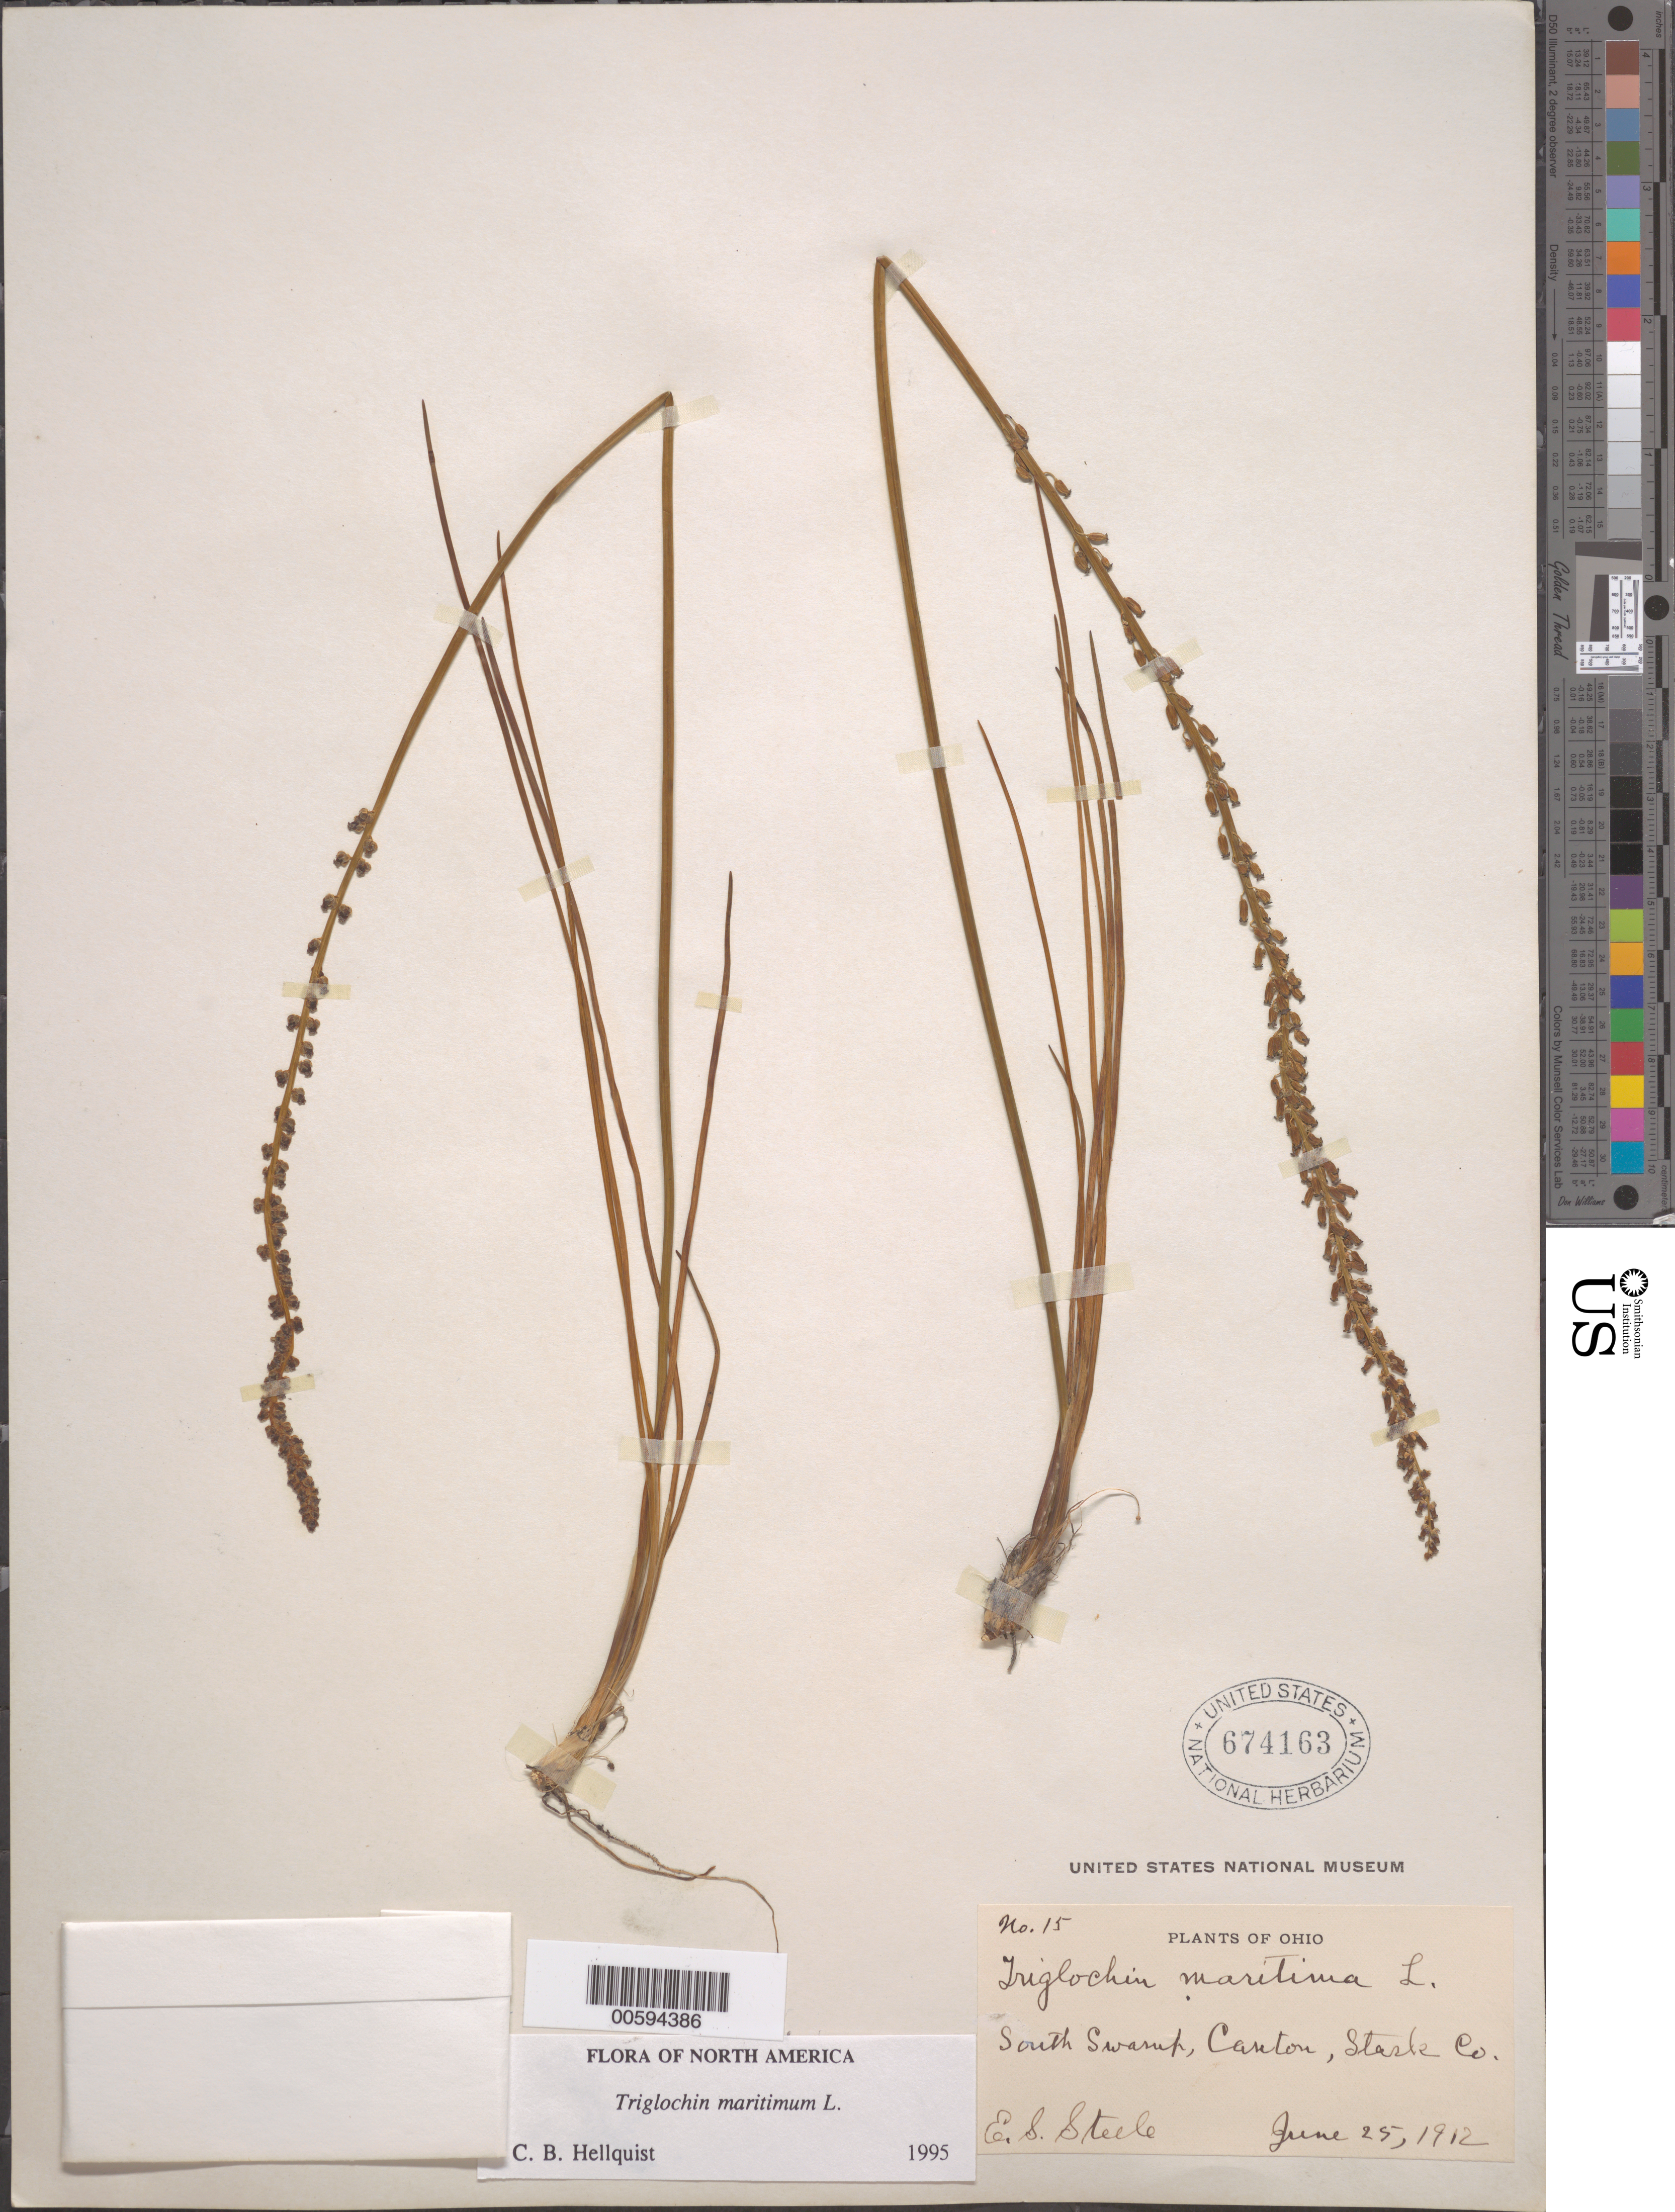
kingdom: Plantae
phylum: Tracheophyta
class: Liliopsida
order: Alismatales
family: Juncaginaceae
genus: Triglochin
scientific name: Triglochin maritima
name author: L.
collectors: E. Steele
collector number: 15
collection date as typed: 25 Jun 1912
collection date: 1912-06-25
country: United States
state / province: Ohio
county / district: Stark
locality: South Swamp, Canton. [State previously entered as Okalhoma.]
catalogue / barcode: US 674163